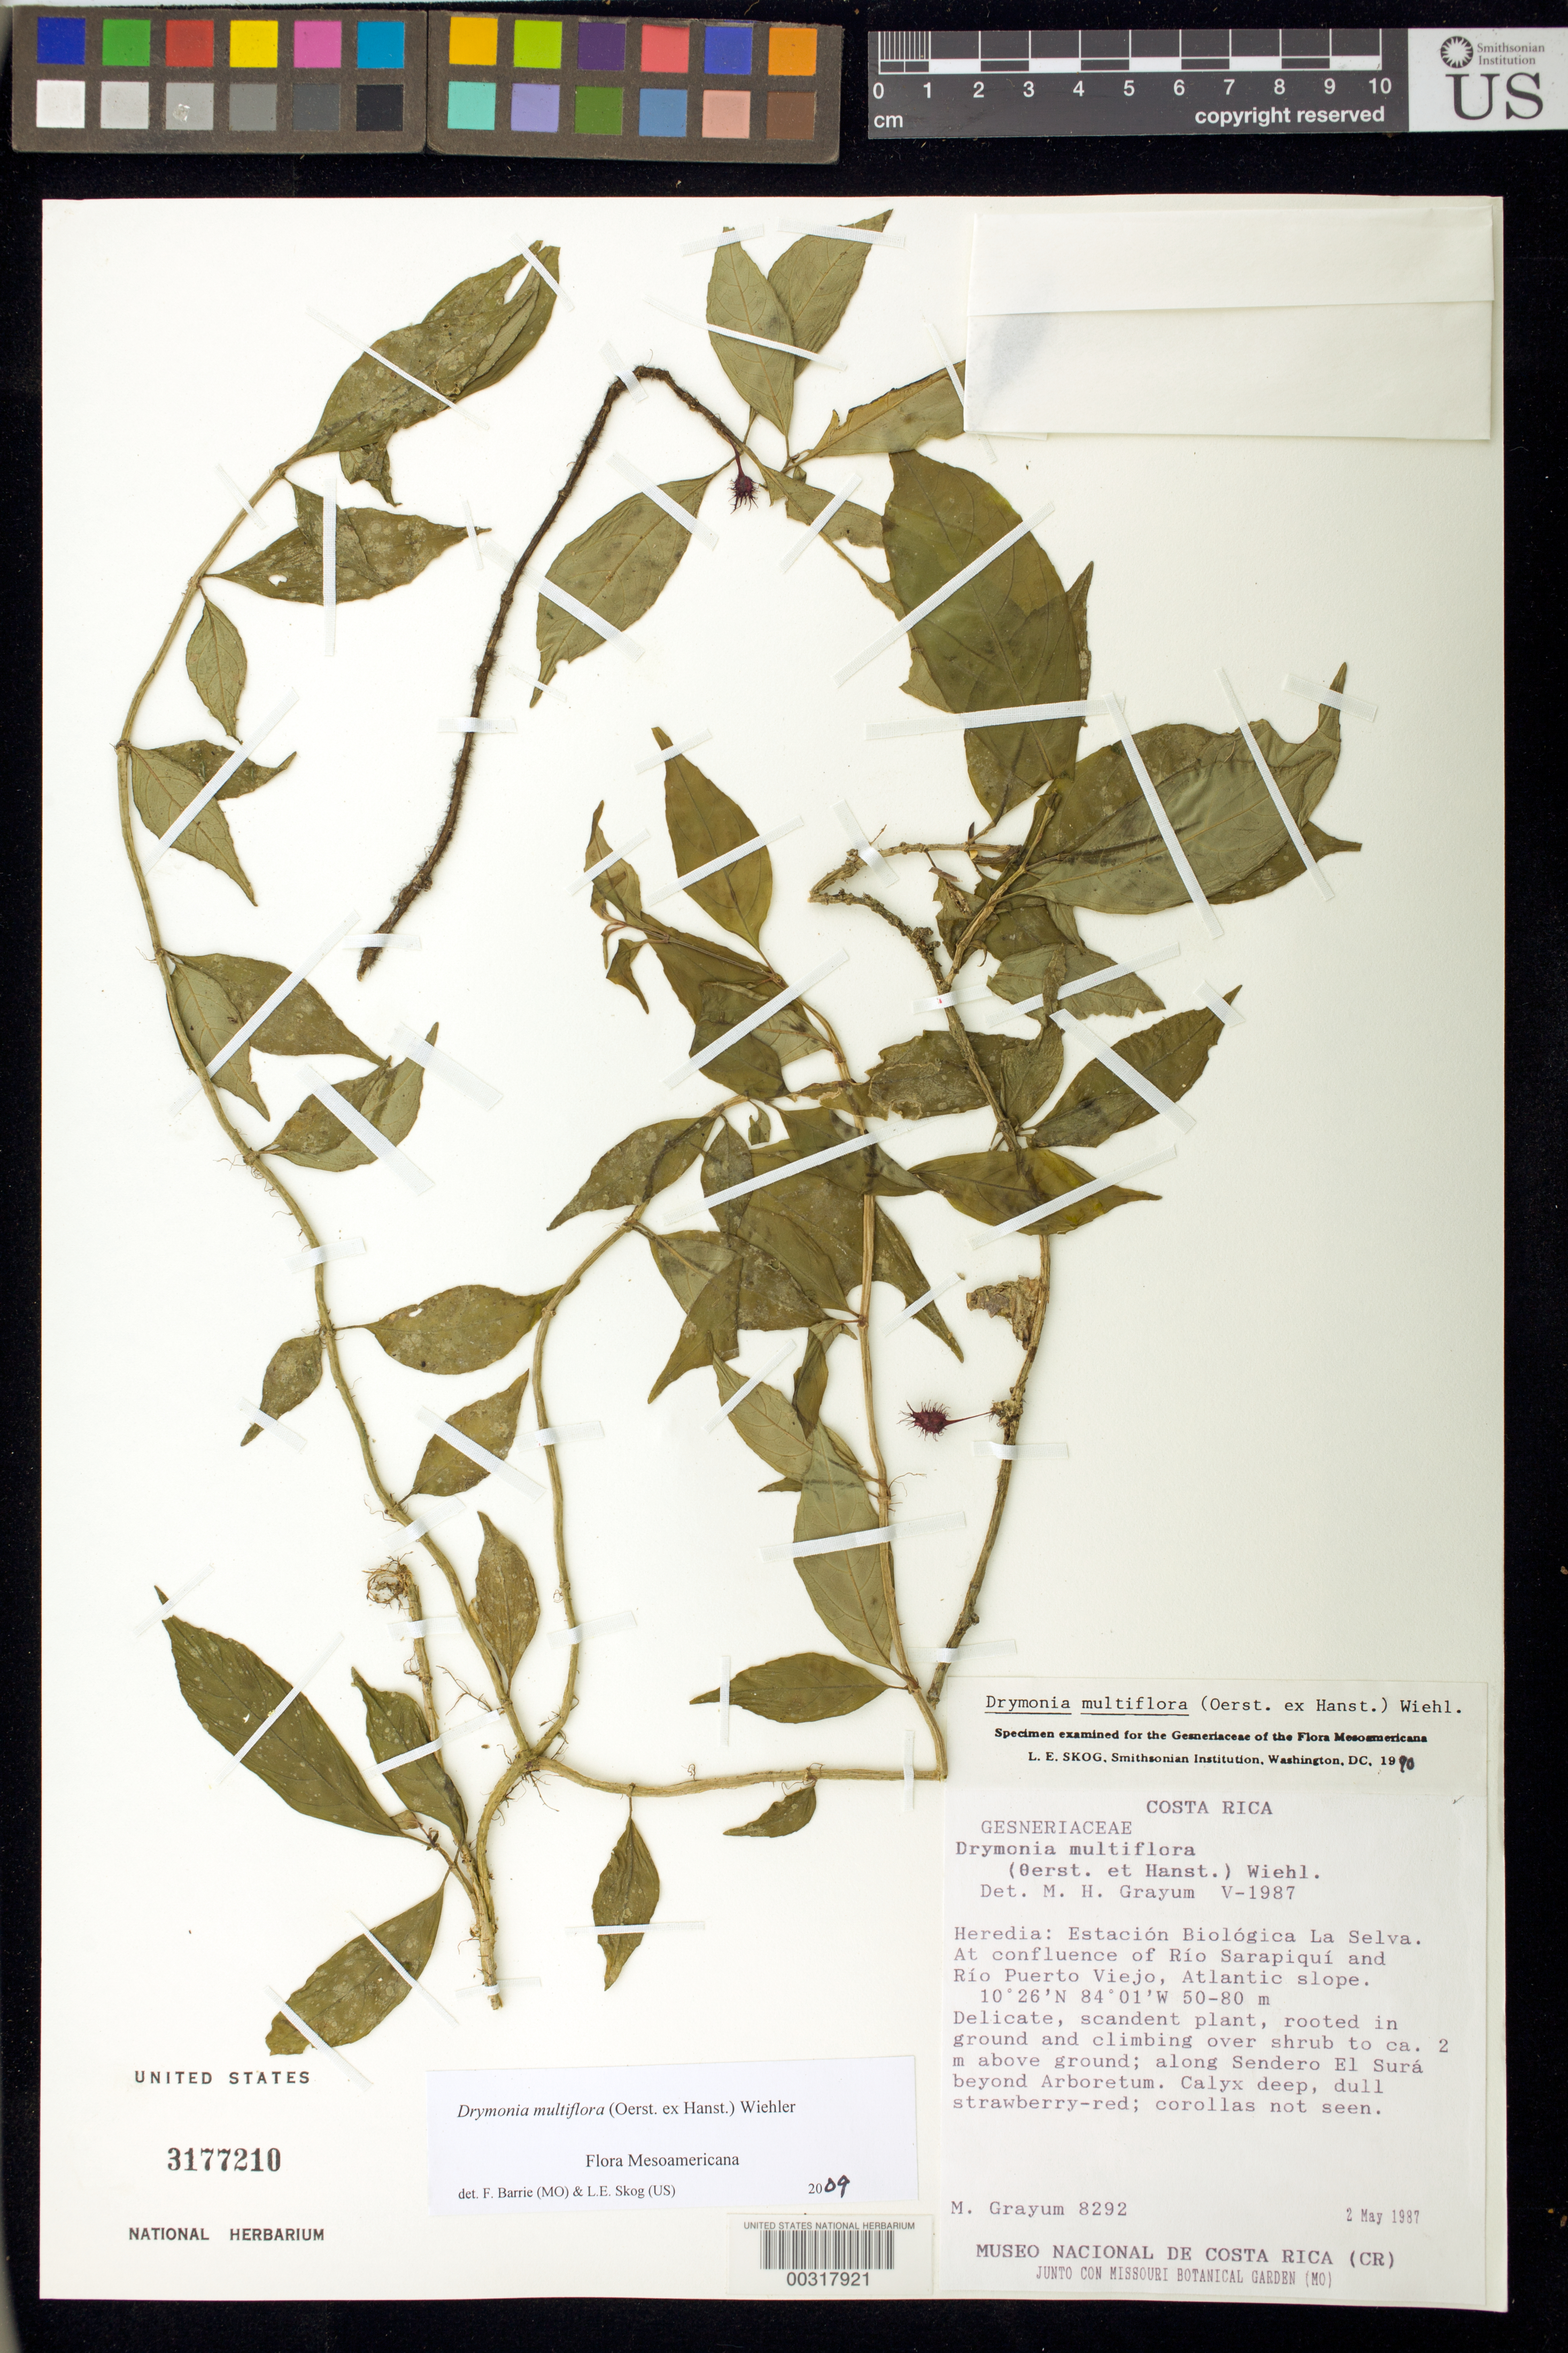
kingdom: Plantae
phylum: Tracheophyta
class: Magnoliopsida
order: Lamiales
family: Gesneriaceae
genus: Drymonia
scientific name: Drymonia multiflora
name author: (Oerst. ex Hanst.) Wiehler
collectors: M. H. Grayum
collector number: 8292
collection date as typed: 02 May 1987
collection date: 1987-05-02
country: Costa Rica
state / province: Heredia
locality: Estacion Biologica La Selva, at confluence of Rio Sarapiqui and Rio Puerto Viejo, Atlantic slope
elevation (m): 50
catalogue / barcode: US 3177210